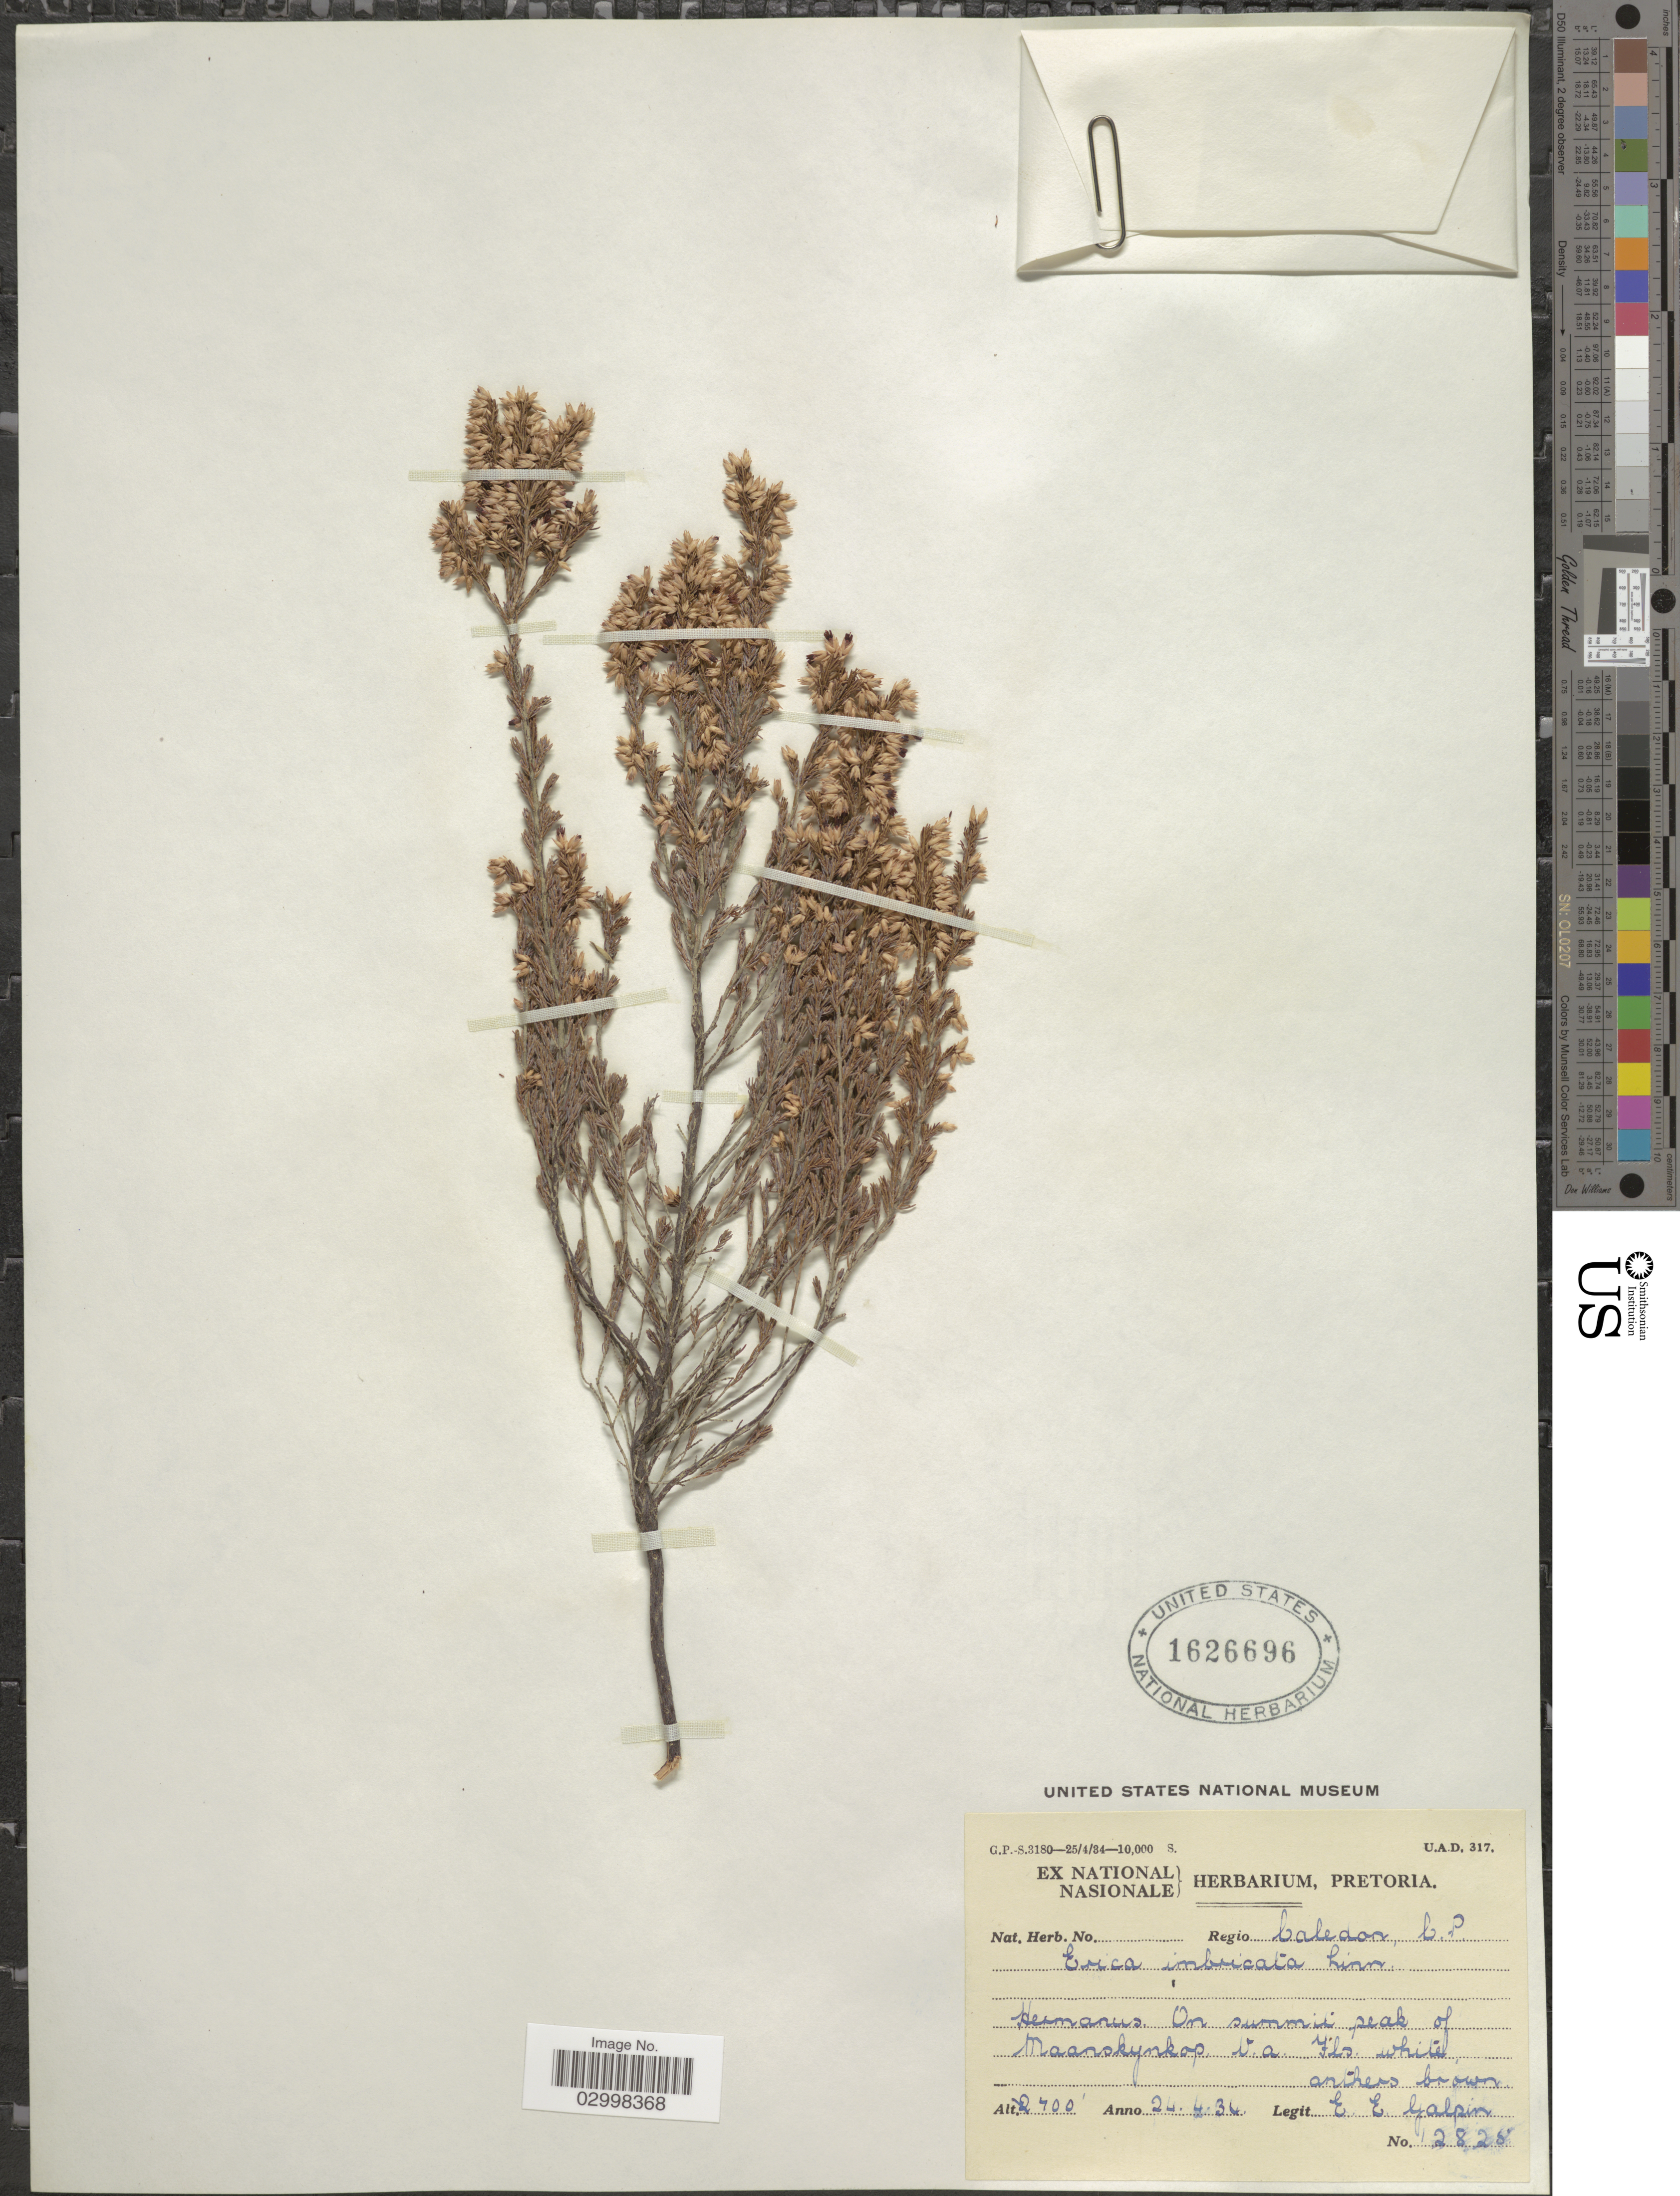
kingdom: Plantae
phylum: Tracheophyta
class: Magnoliopsida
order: Ericales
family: Ericaceae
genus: Erica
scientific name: Erica imbricata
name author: L.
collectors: E. Galpin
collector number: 2825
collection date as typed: Transcribed d/m/y: 24/4/34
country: South Africa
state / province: Western Cape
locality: Regio Caledon. Hermanus. On summit peak of Maanskijnkop.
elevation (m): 823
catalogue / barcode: US 1626696